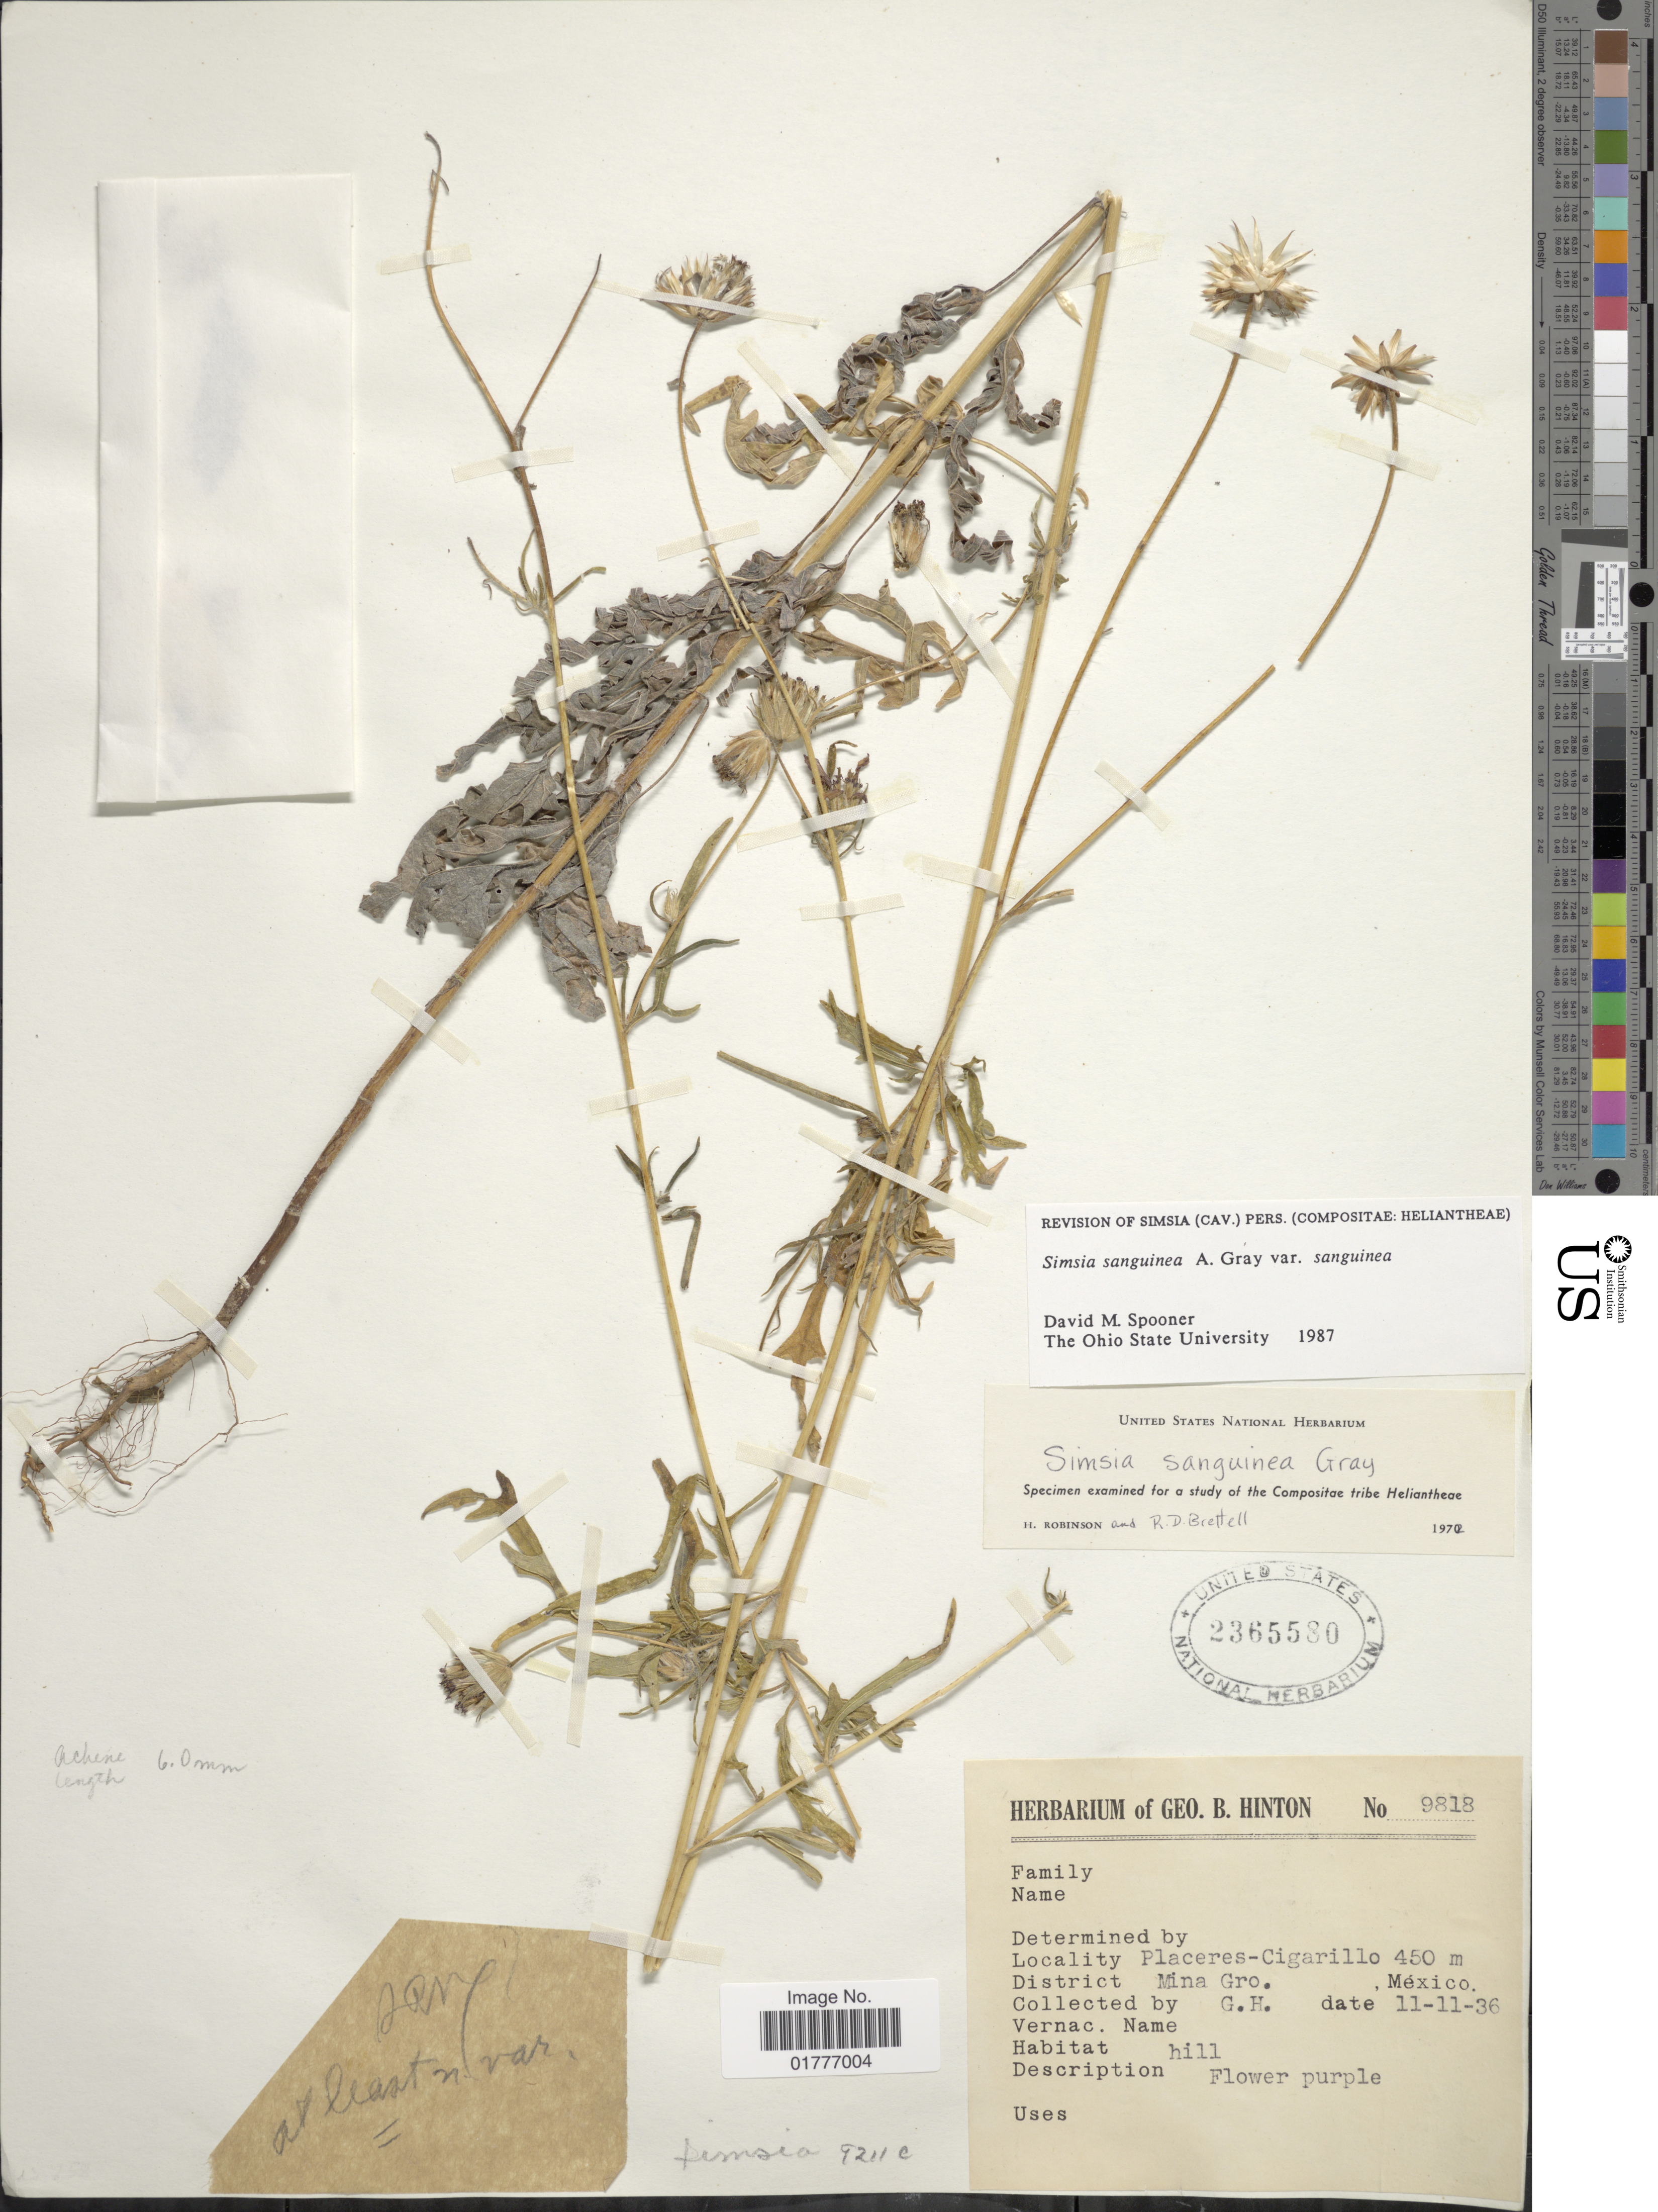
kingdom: Plantae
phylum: Tracheophyta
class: Magnoliopsida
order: Asterales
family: Asteraceae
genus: Simsia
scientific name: Simsia sanguinea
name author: A. Gray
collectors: G. B. Hinton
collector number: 9818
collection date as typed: Transcribed d/m/y: 11/11/36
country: Mexico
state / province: Guerrero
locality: Placeres-Cigarillo, District Mina Gro., Mexico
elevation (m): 450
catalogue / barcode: US 2365580